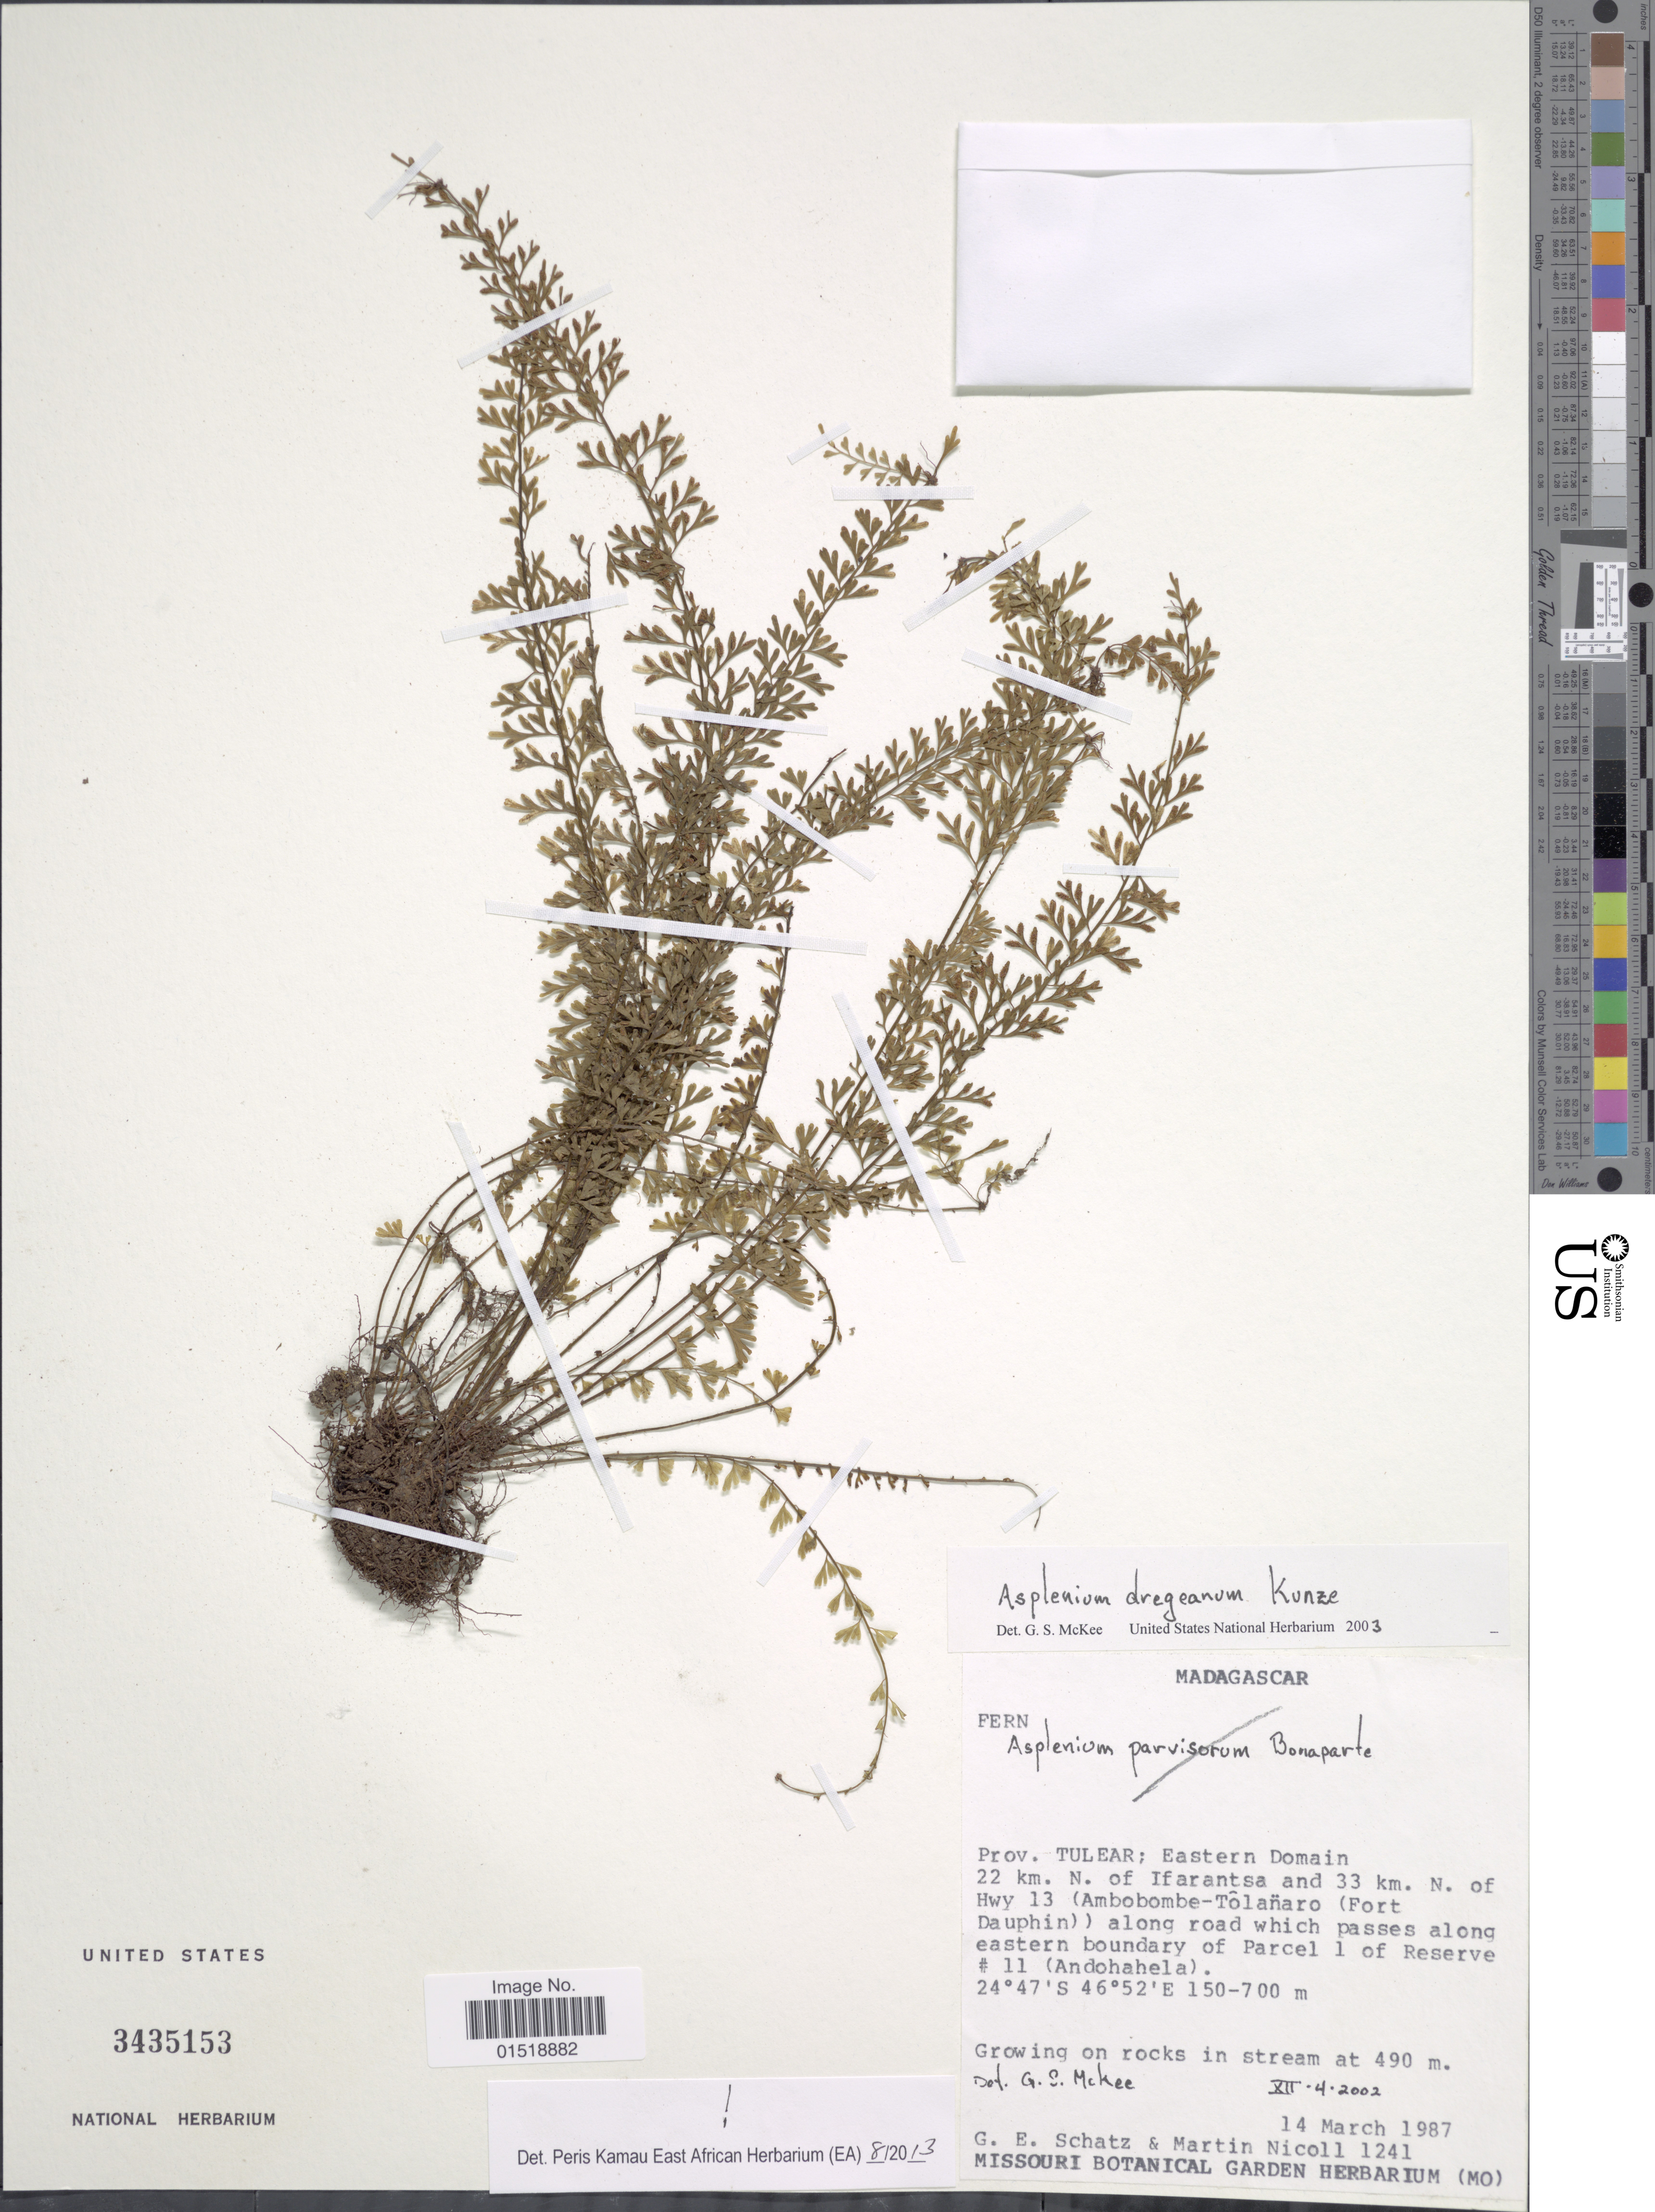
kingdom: Plantae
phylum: Tracheophyta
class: Polypodiopsida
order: Polypodiales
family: Aspleniaceae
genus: Asplenium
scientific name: Asplenium dregeanum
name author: Kunze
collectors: G. Schatz & M. Nicoll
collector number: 1241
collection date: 1987-03-14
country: Madagascar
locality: Prov. Tulear; Eastern Domain 22 km. N. of Ifarantsa and 33 km. N. of Hwy 13 (Ambobombe-Tôlañaro (Fort Dauphin) along road which passes along eastern boundary of Parcel 1 of Reserve # 11 (Andohahela).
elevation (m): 150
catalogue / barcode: US 3435153